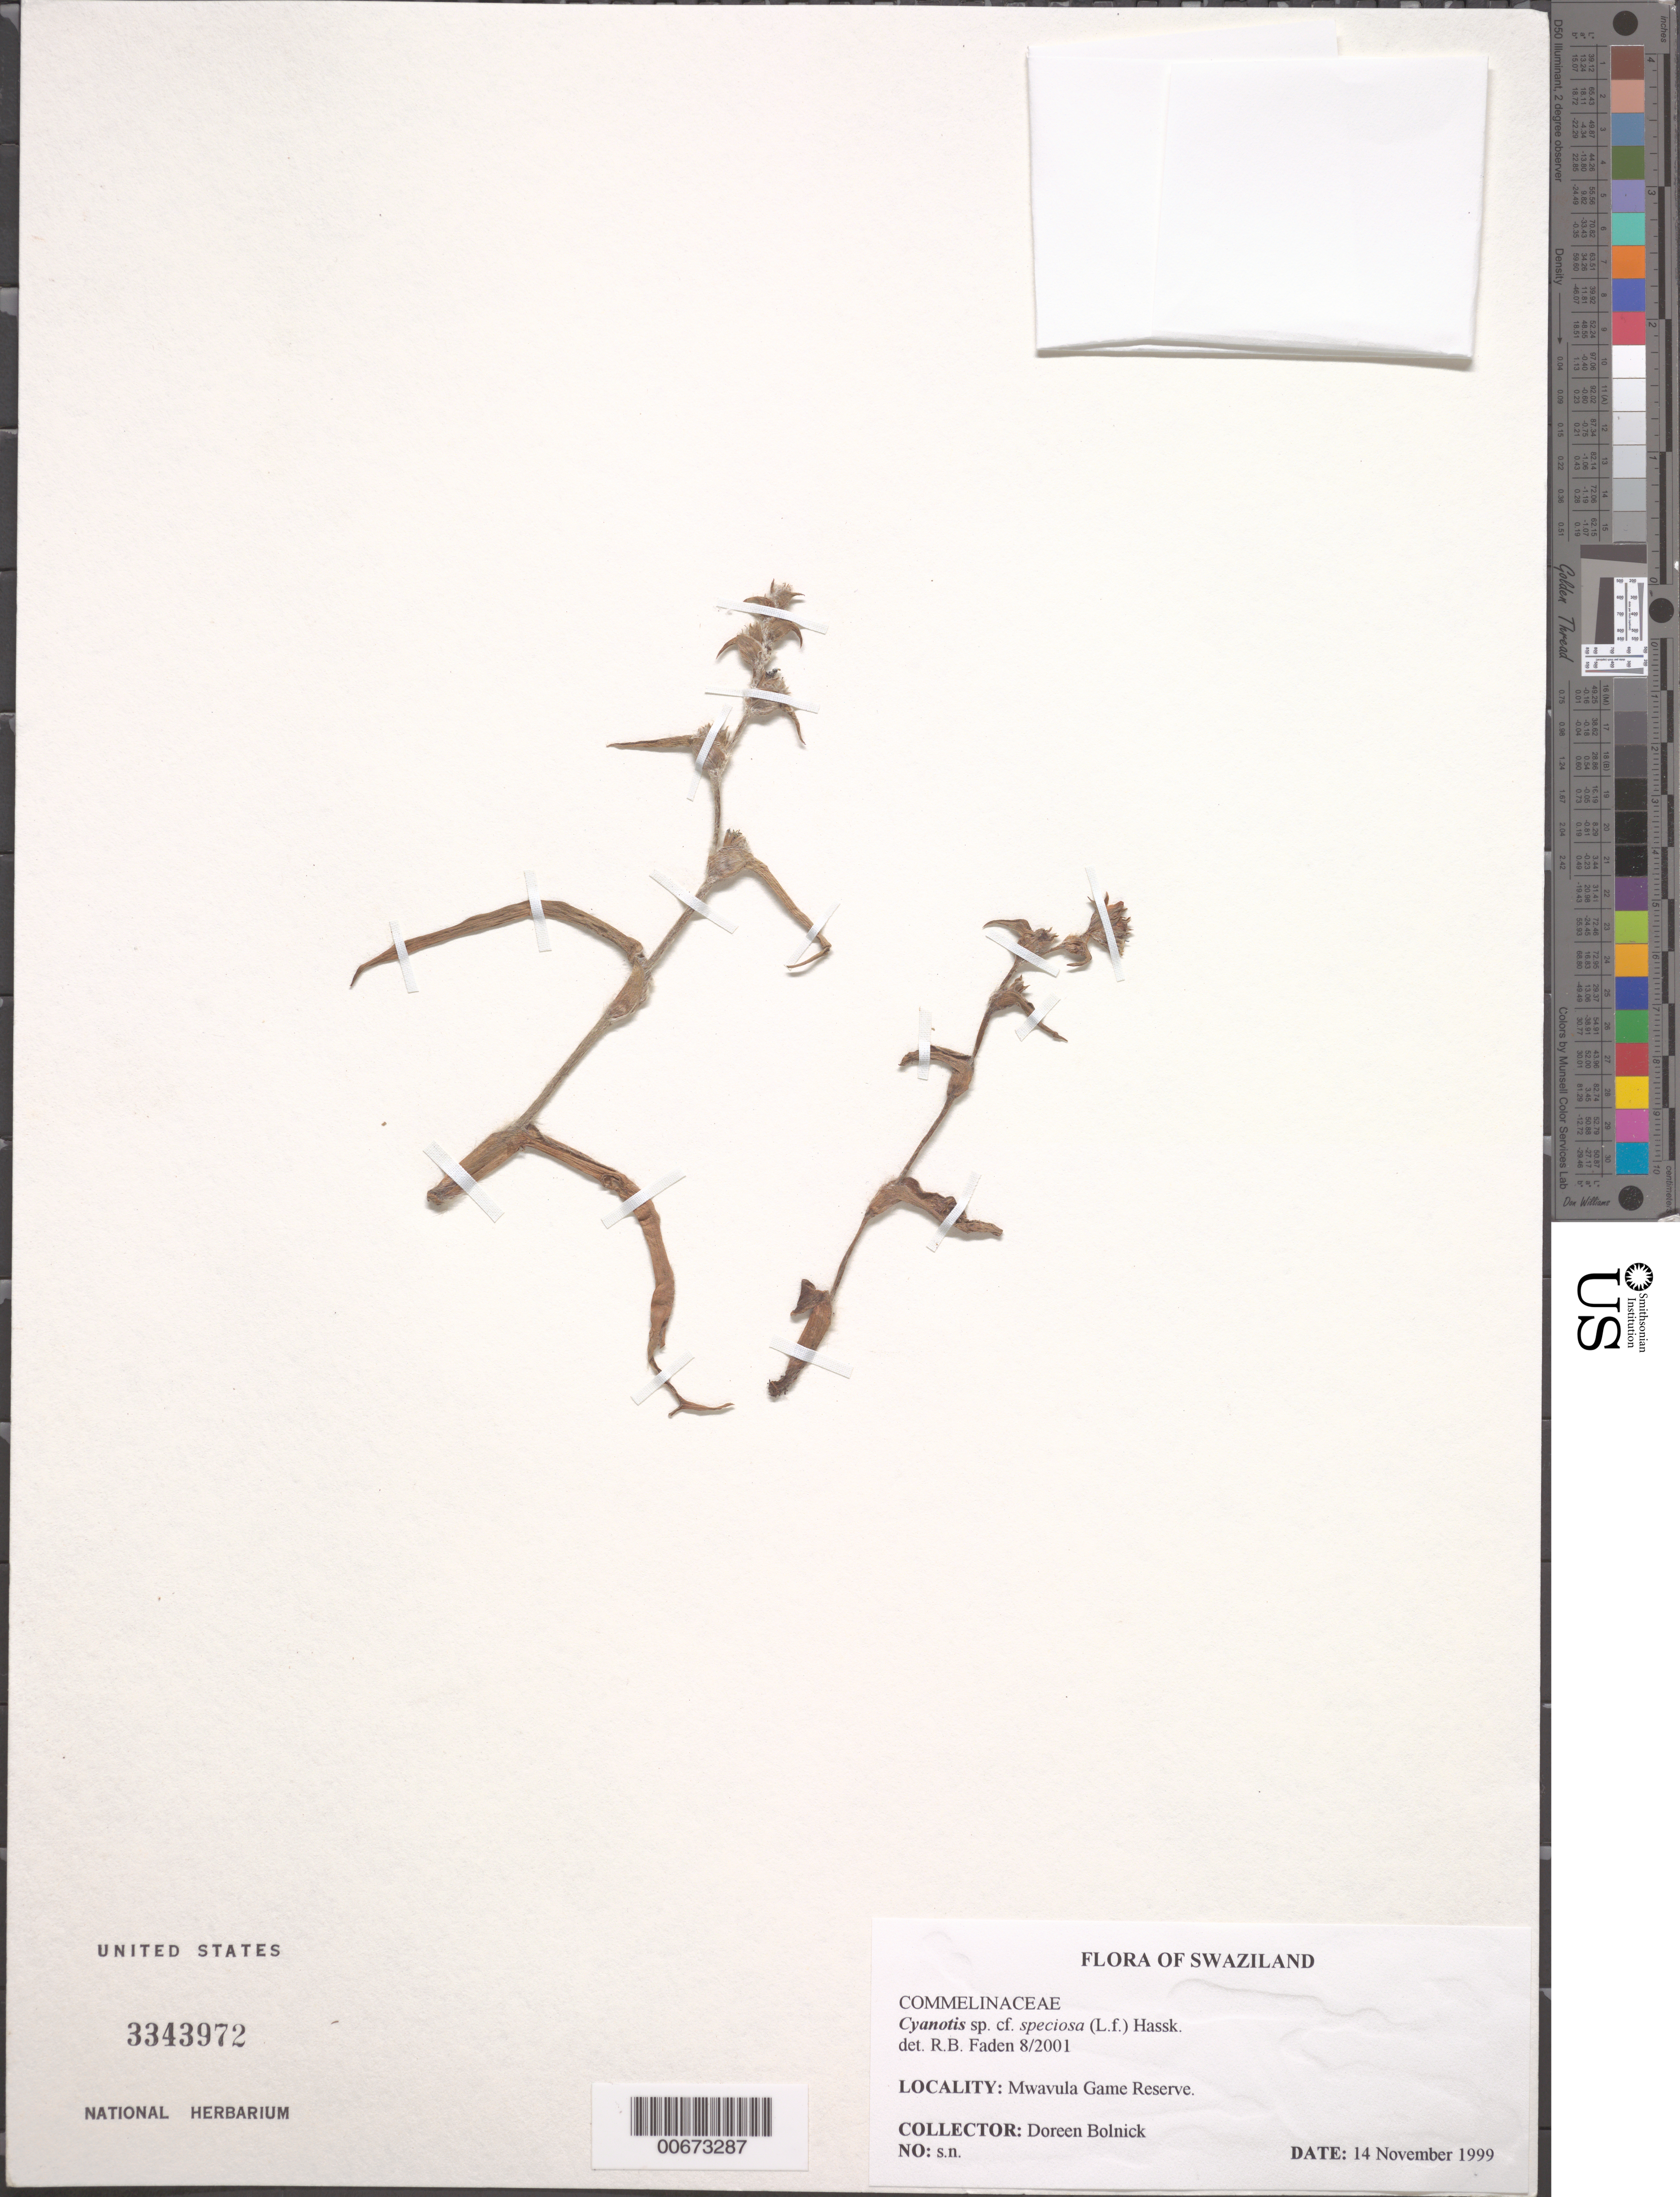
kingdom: Plantae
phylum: Tracheophyta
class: Liliopsida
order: Commelinales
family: Commelinaceae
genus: Cyanotis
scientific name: Cyanotis speciosa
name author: (L. f.) Hassk.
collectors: D. Bolnick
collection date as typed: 14 Nov 1999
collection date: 1999-11-14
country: Eswatini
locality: Mwavula Game Reserve.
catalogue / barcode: US 3343972